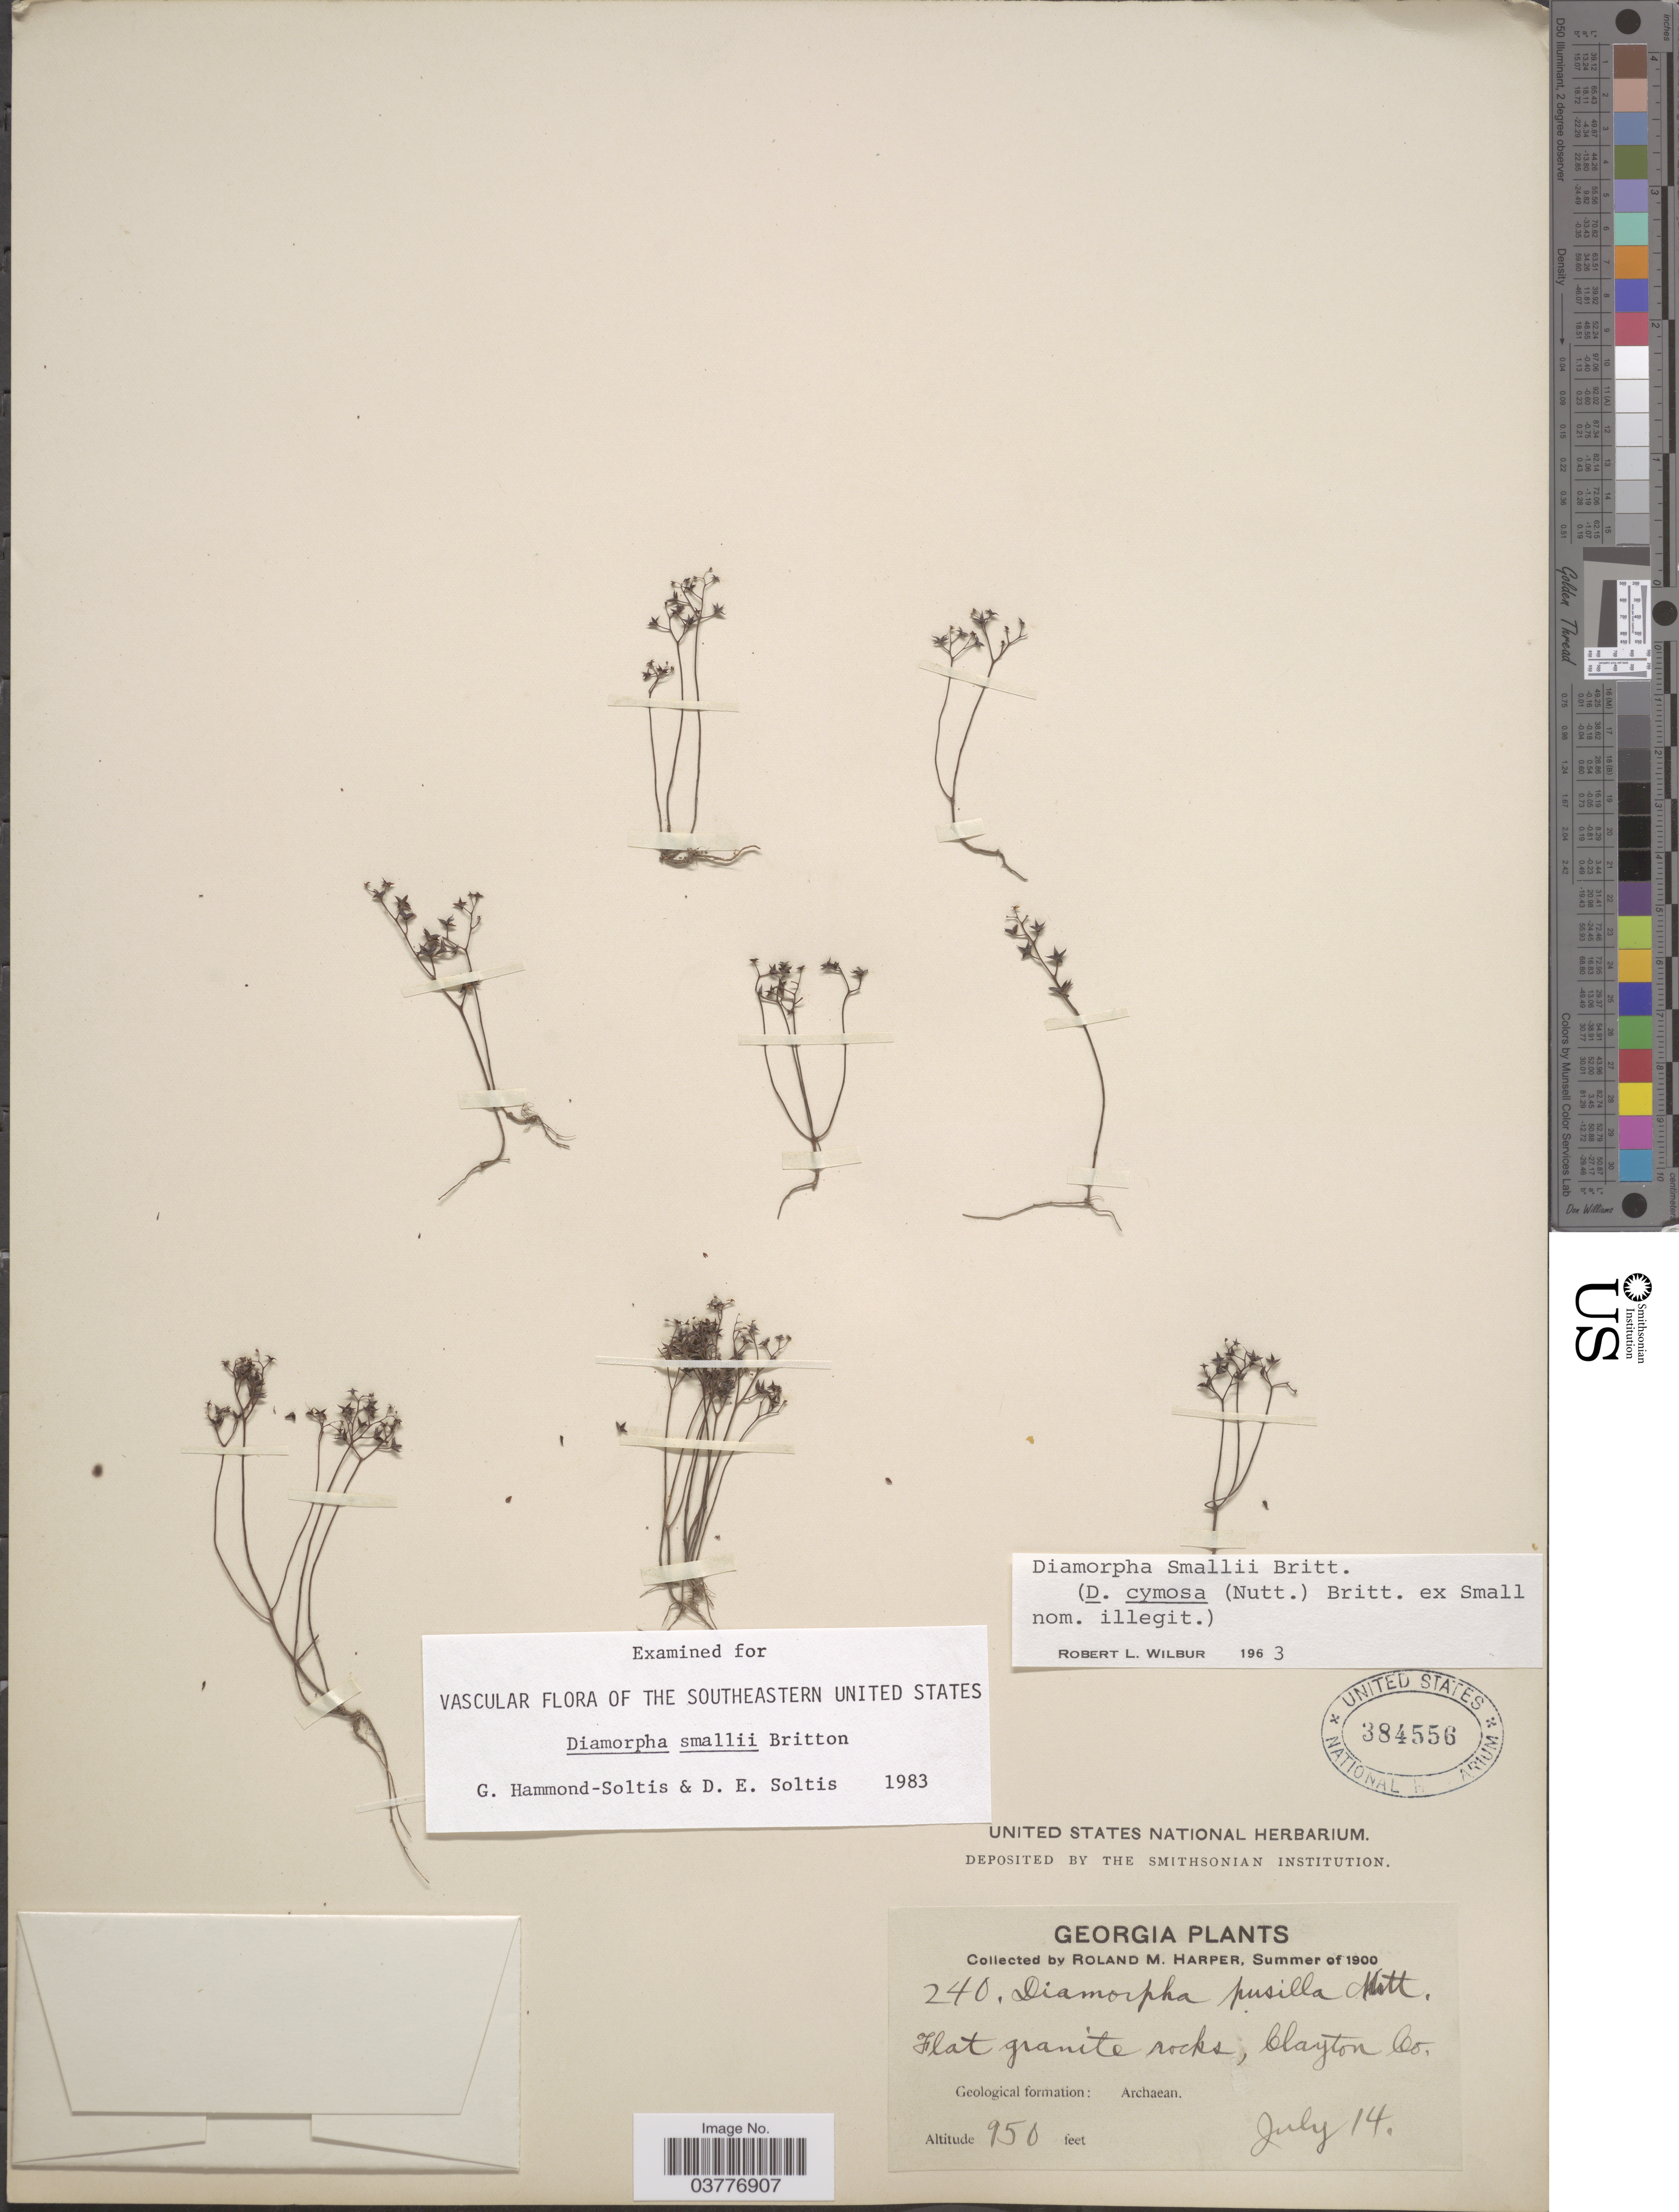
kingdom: Plantae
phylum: Tracheophyta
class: Magnoliopsida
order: Saxifragales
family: Crassulaceae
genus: Sedum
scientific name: Sedum smallii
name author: (Britton) H.E. Ahles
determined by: Strong, Mark T., (BOT), Smithsonian Institution - National Museum of Natural History (UNITED STATES)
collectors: R. M. Harper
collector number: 240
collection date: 1900-07-14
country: United States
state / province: Georgia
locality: Clayton Co. Geological formation: Archaean.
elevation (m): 290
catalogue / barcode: US 384556